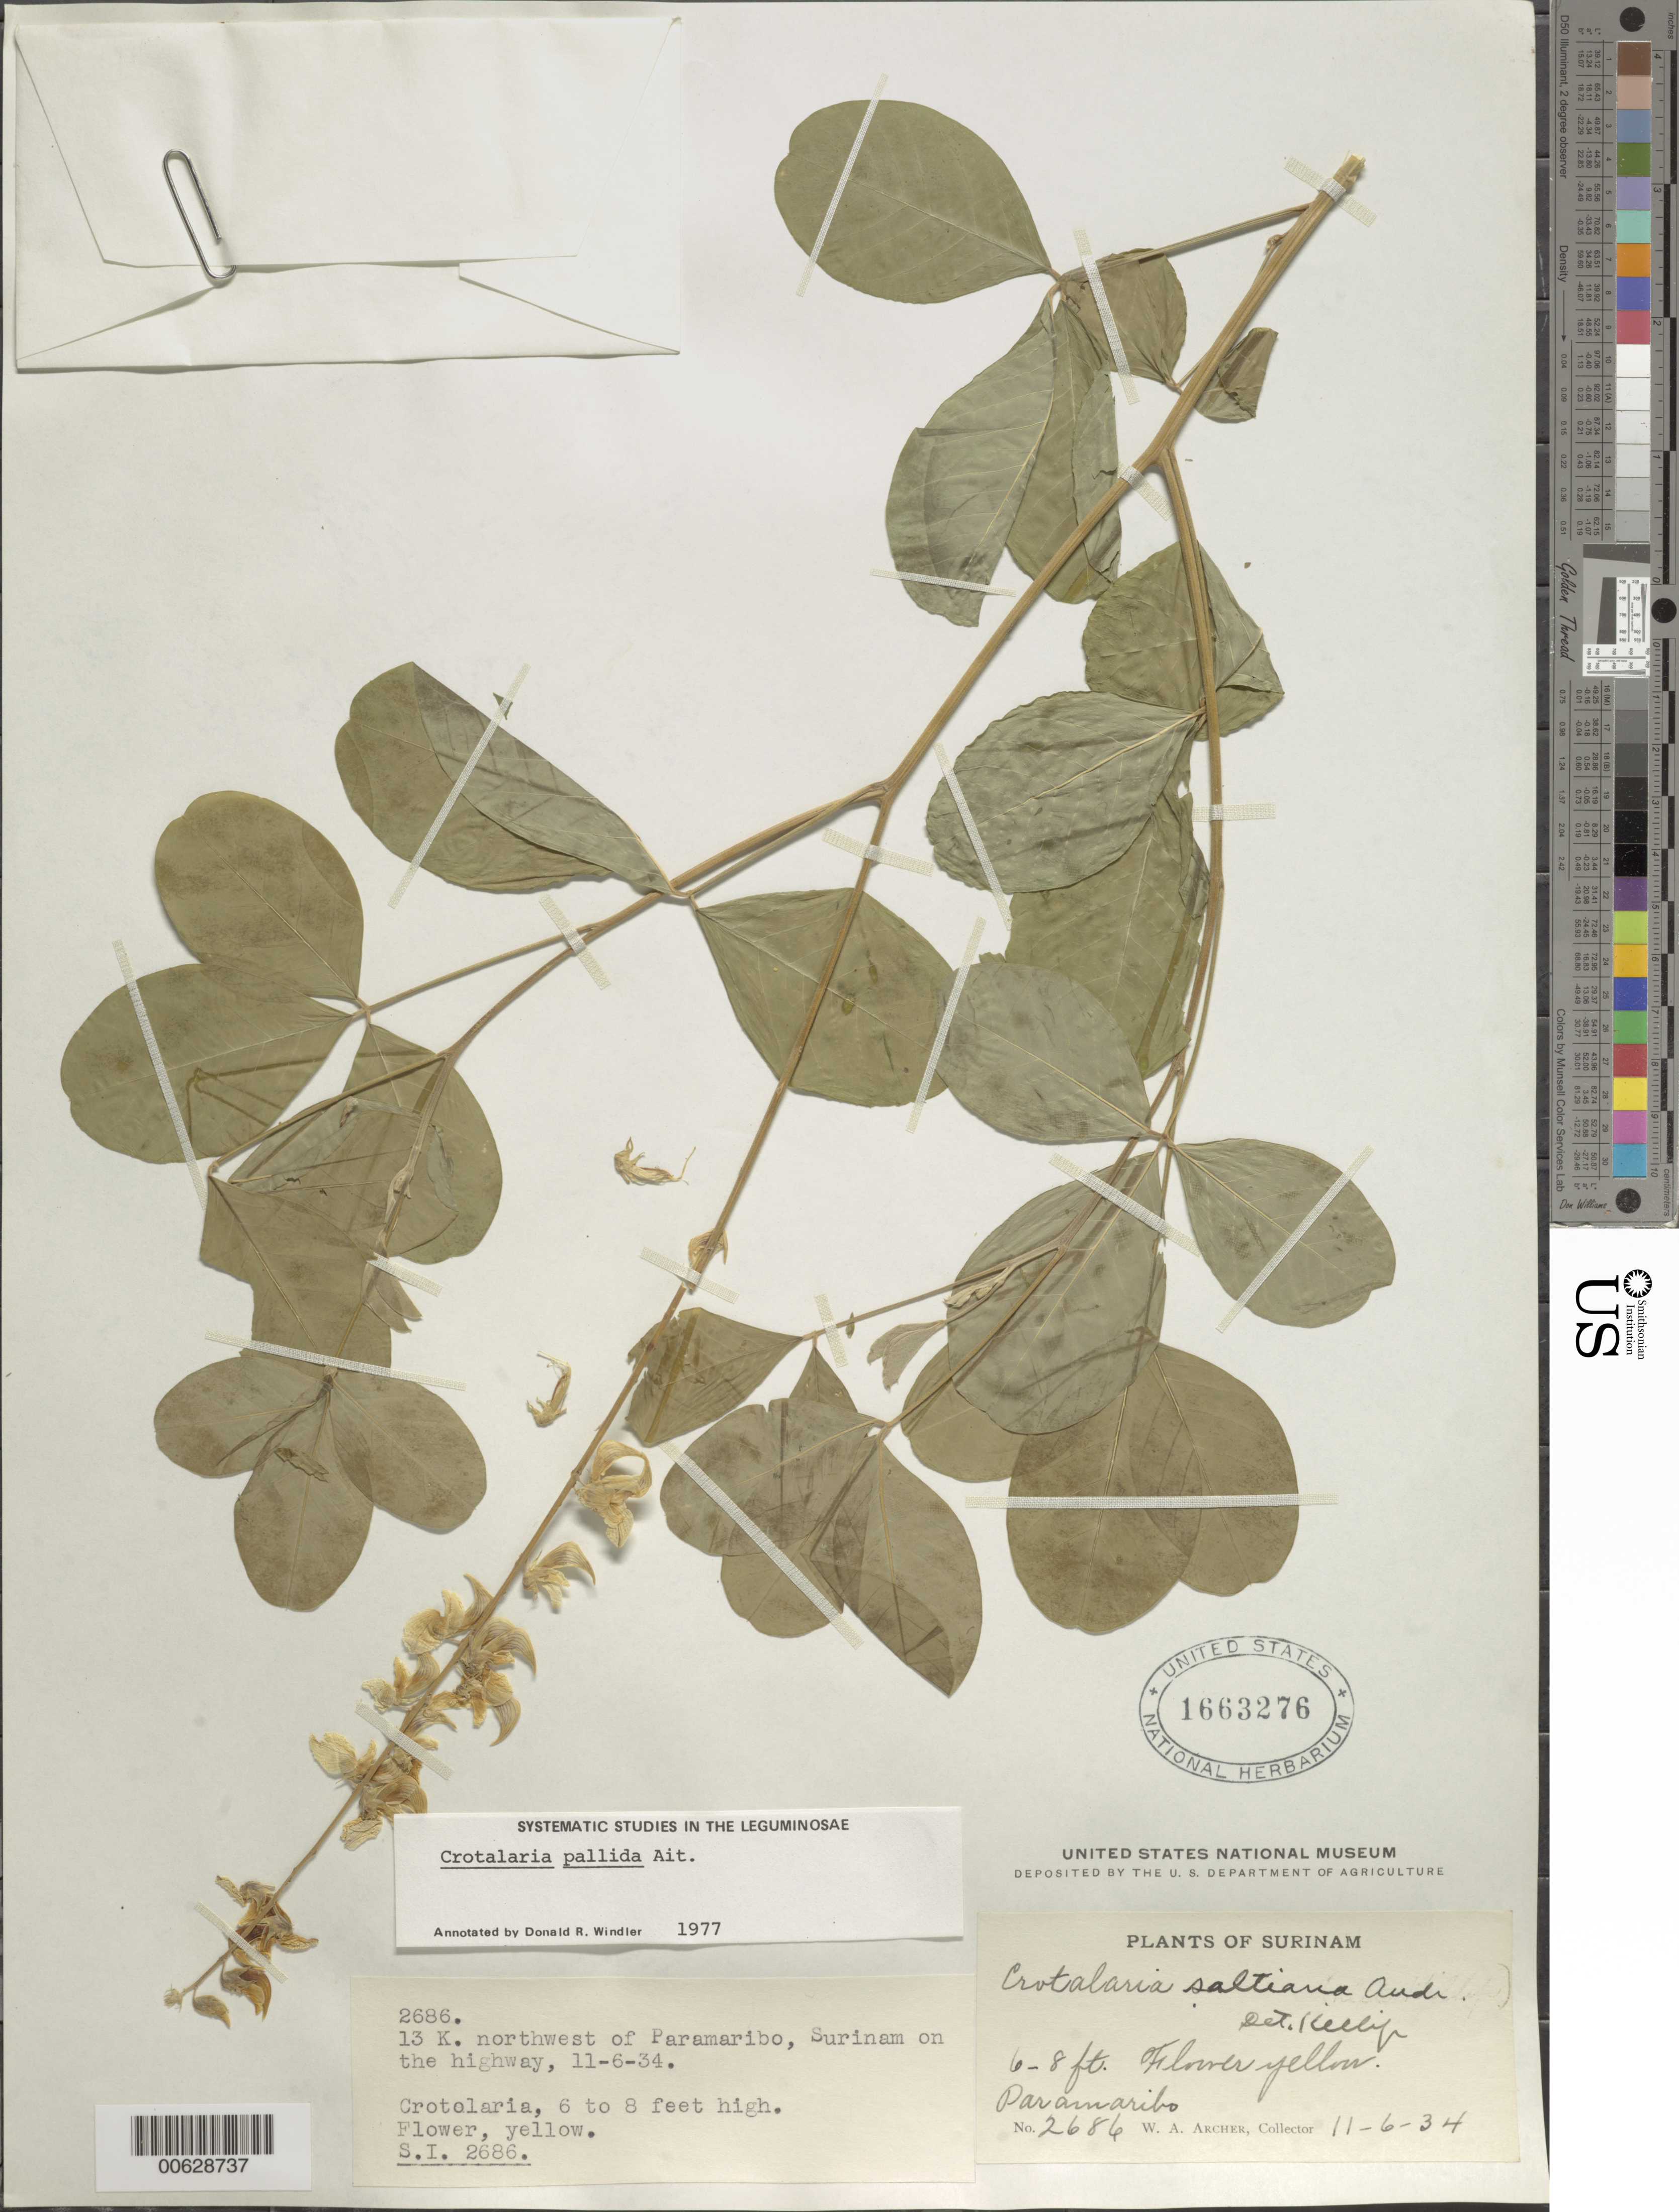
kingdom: Plantae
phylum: Tracheophyta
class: Magnoliopsida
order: Fabales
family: Fabaceae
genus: Crotalaria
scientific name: Crotalaria pallida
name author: Aiton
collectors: W. A. Archer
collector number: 2686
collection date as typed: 6-Nov-34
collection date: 1934-11-06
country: Suriname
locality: Paramaribo, 13 km NW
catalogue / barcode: US 1663276